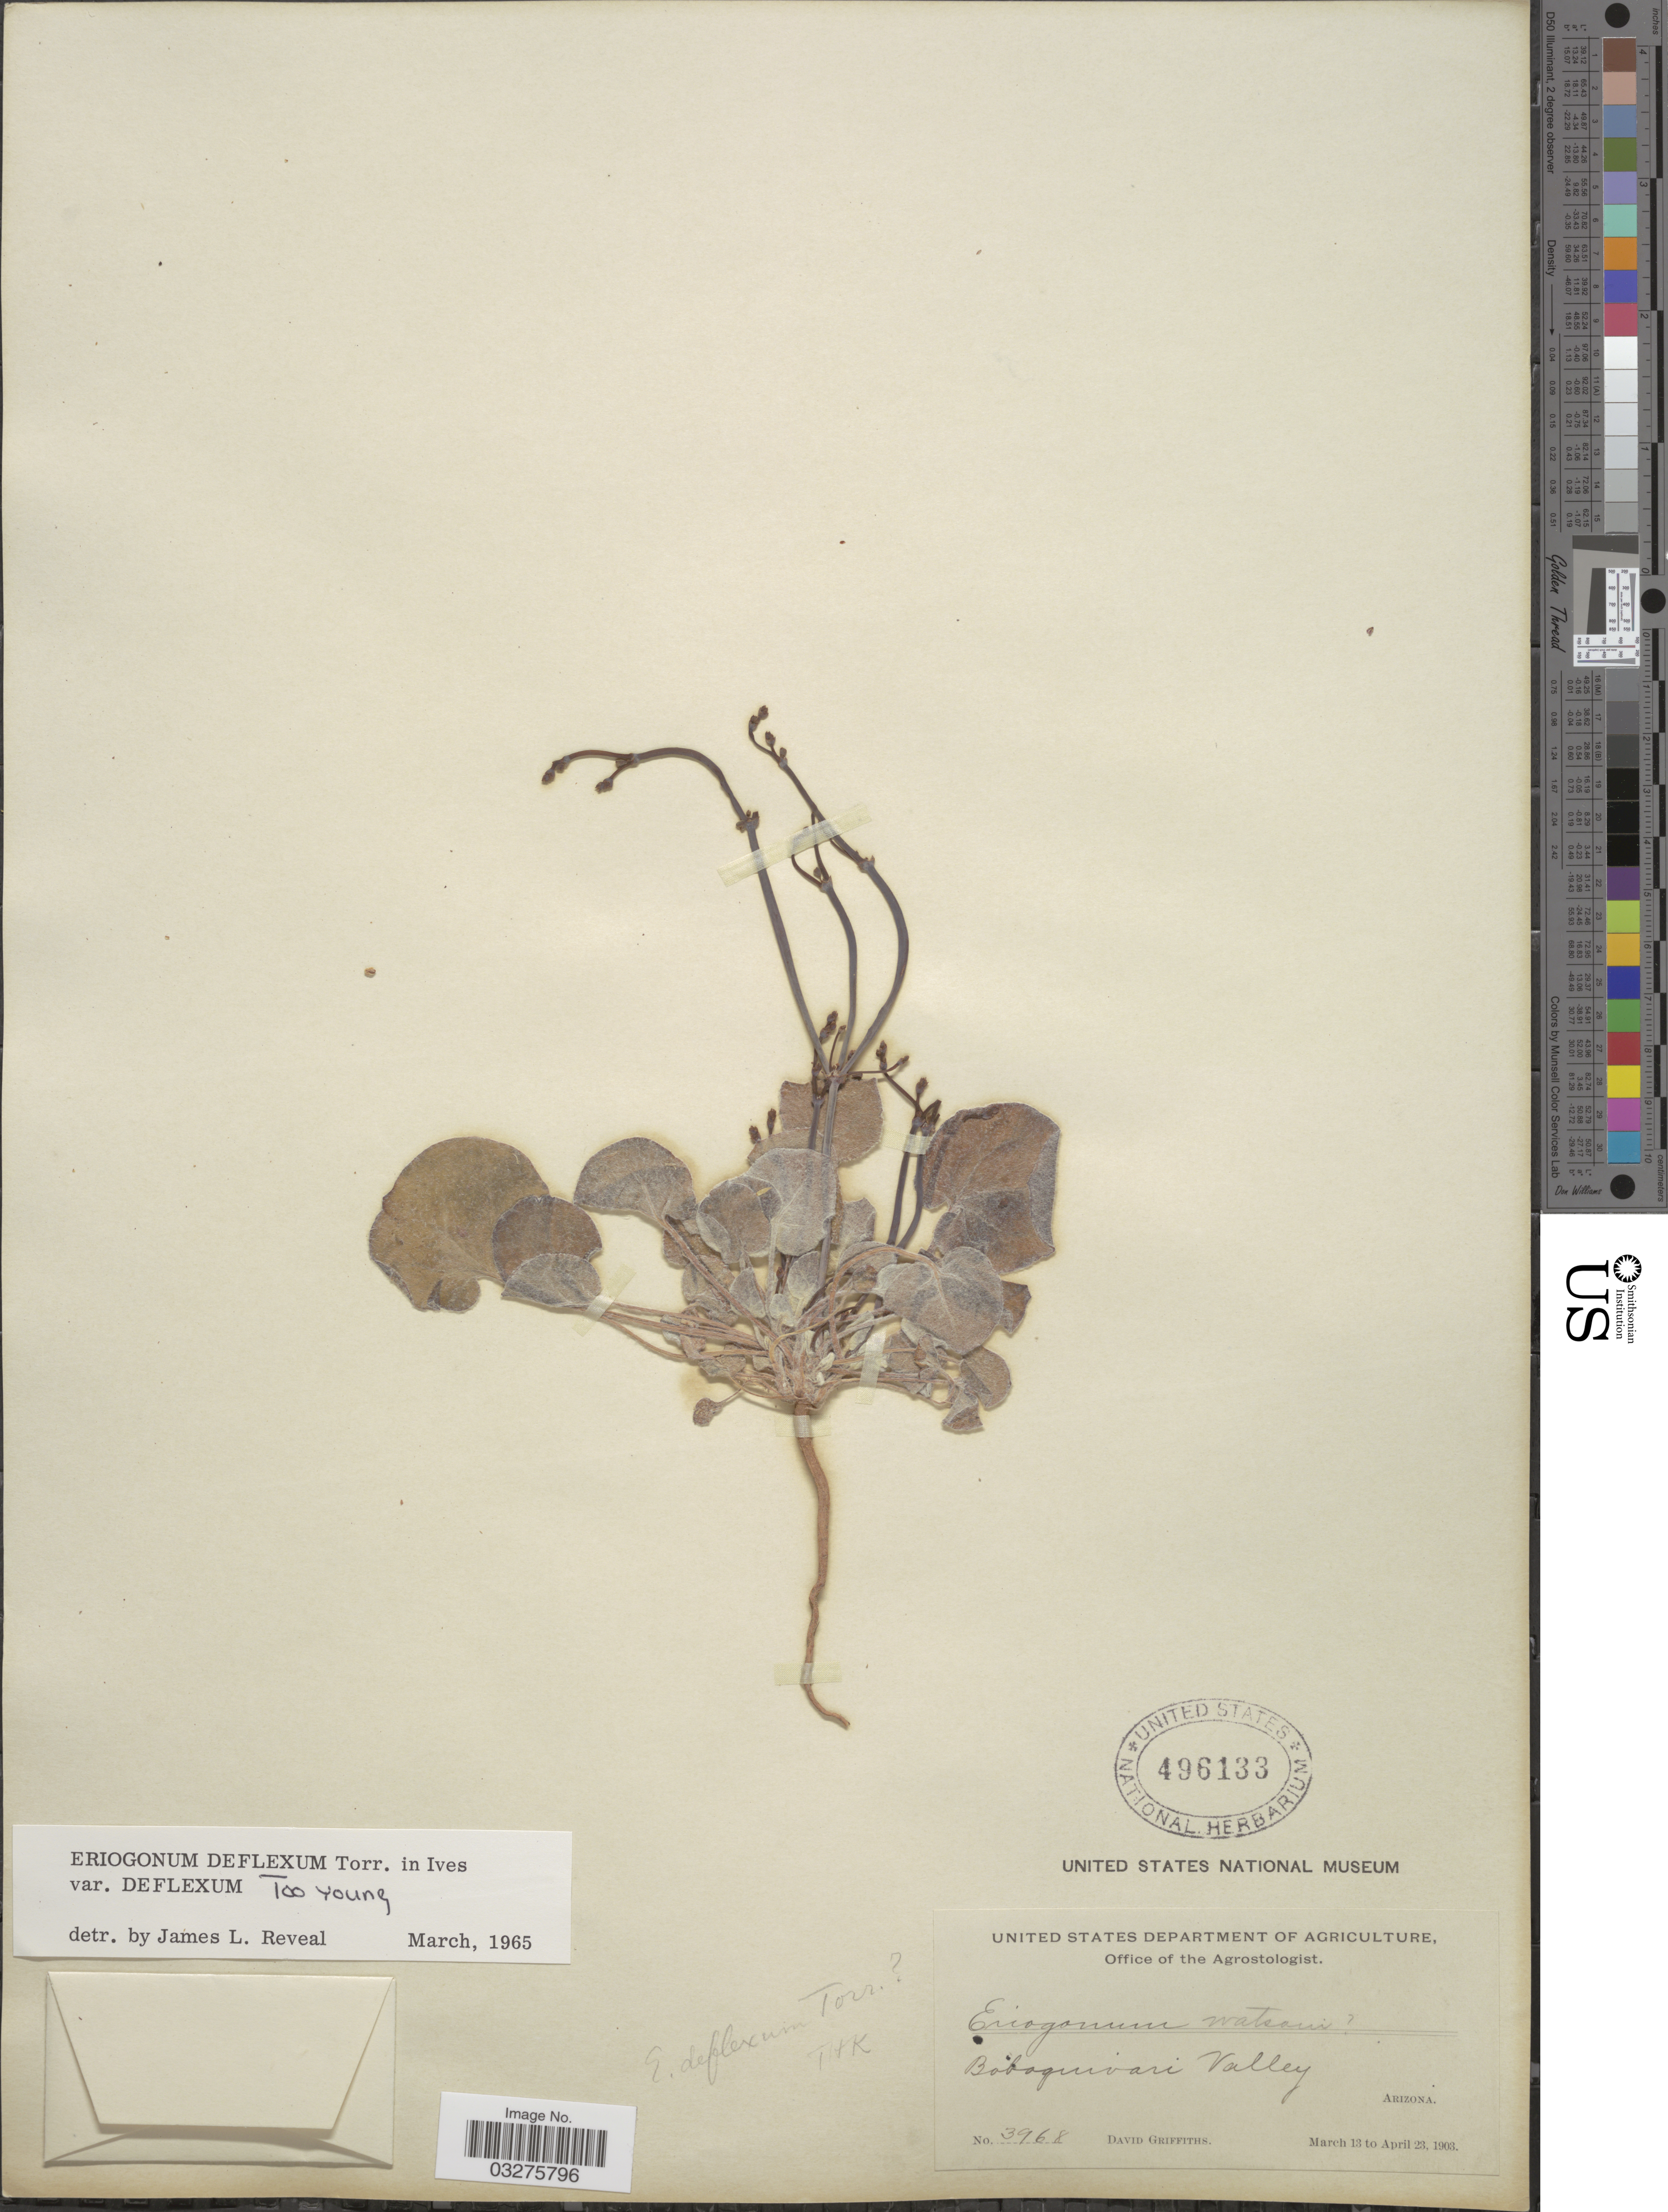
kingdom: Plantae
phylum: Tracheophyta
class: Magnoliopsida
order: Caryophyllales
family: Polygonaceae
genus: Eriogonum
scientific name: Eriogonum deflexum var. deflexum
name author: Torr. in Ives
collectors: D. Griffiths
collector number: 3968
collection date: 1903-03-13/1903-04-23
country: United States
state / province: Arizona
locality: Baboquivari Valley.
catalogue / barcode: US 496133